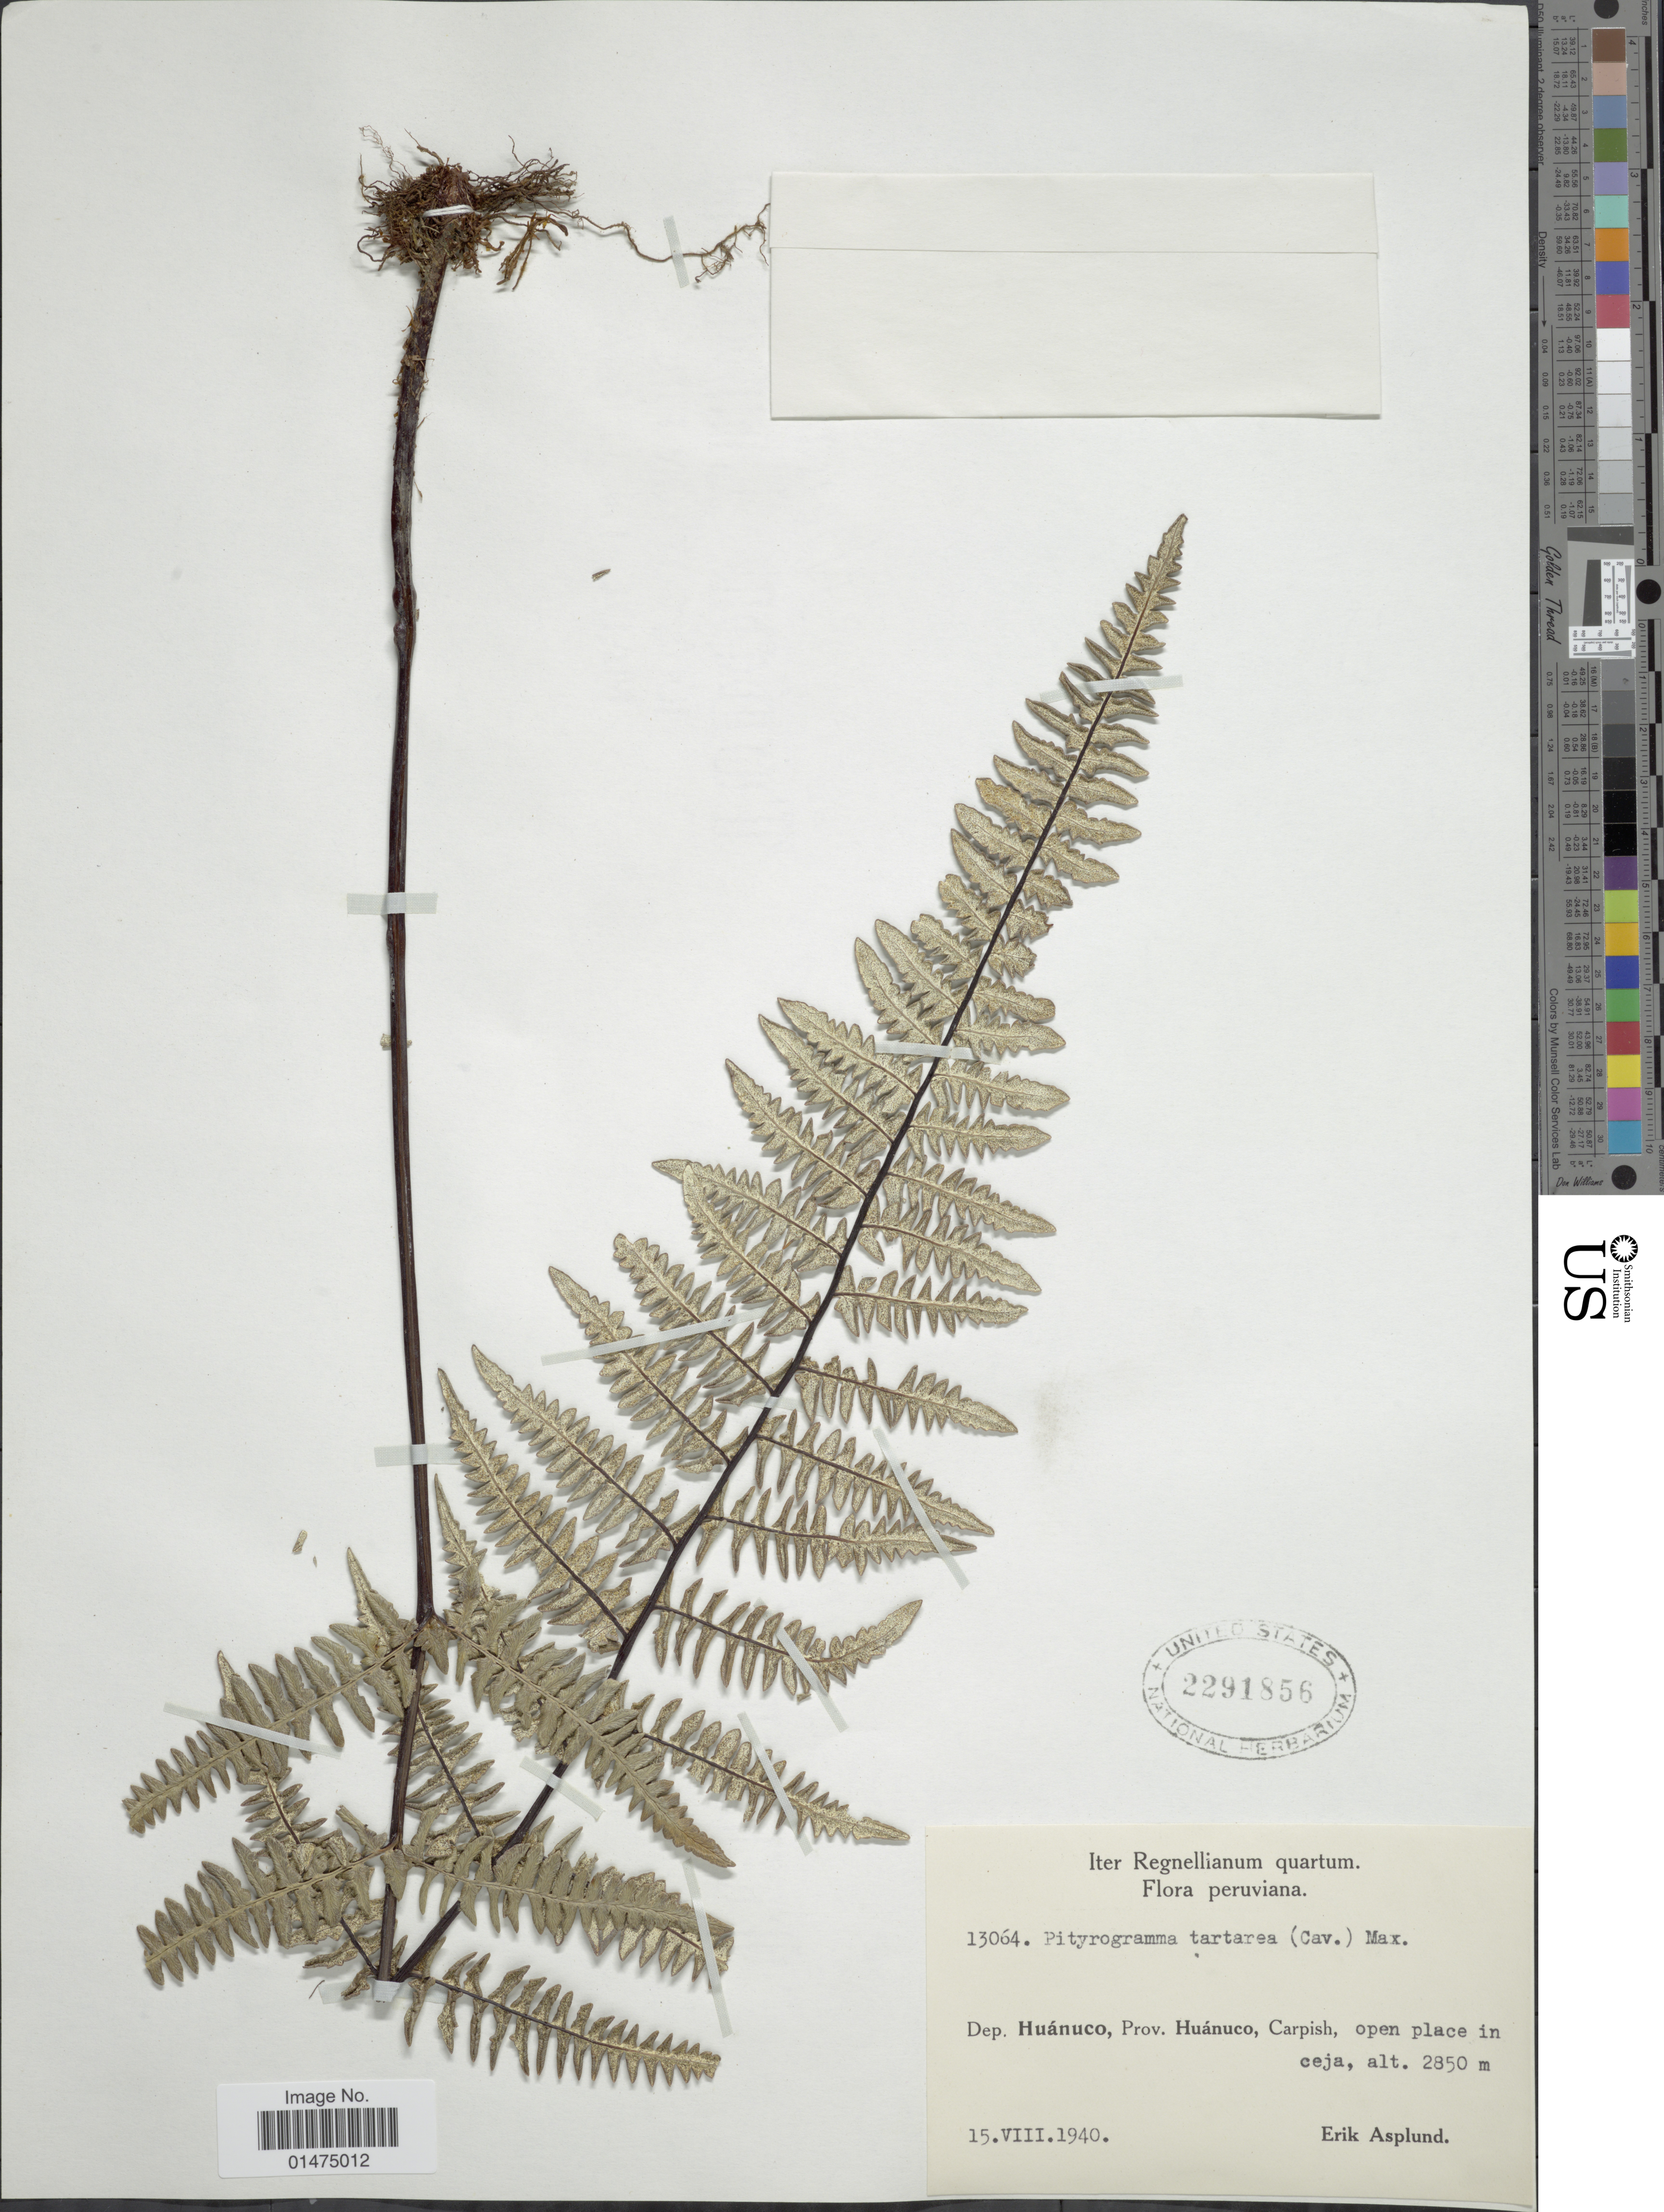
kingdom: Plantae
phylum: Tracheophyta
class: Polypodiopsida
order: Polypodiales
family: Pteridaceae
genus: Pityrogramma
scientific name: Pityrogramma ebenea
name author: (L.) Proctor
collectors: E. Asplund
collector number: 13064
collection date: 1940-08-15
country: Peru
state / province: Huánuco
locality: Peruviana, dp. Huanuco, prov. Huanuco, Carpish.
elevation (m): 2850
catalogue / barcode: US 2291856